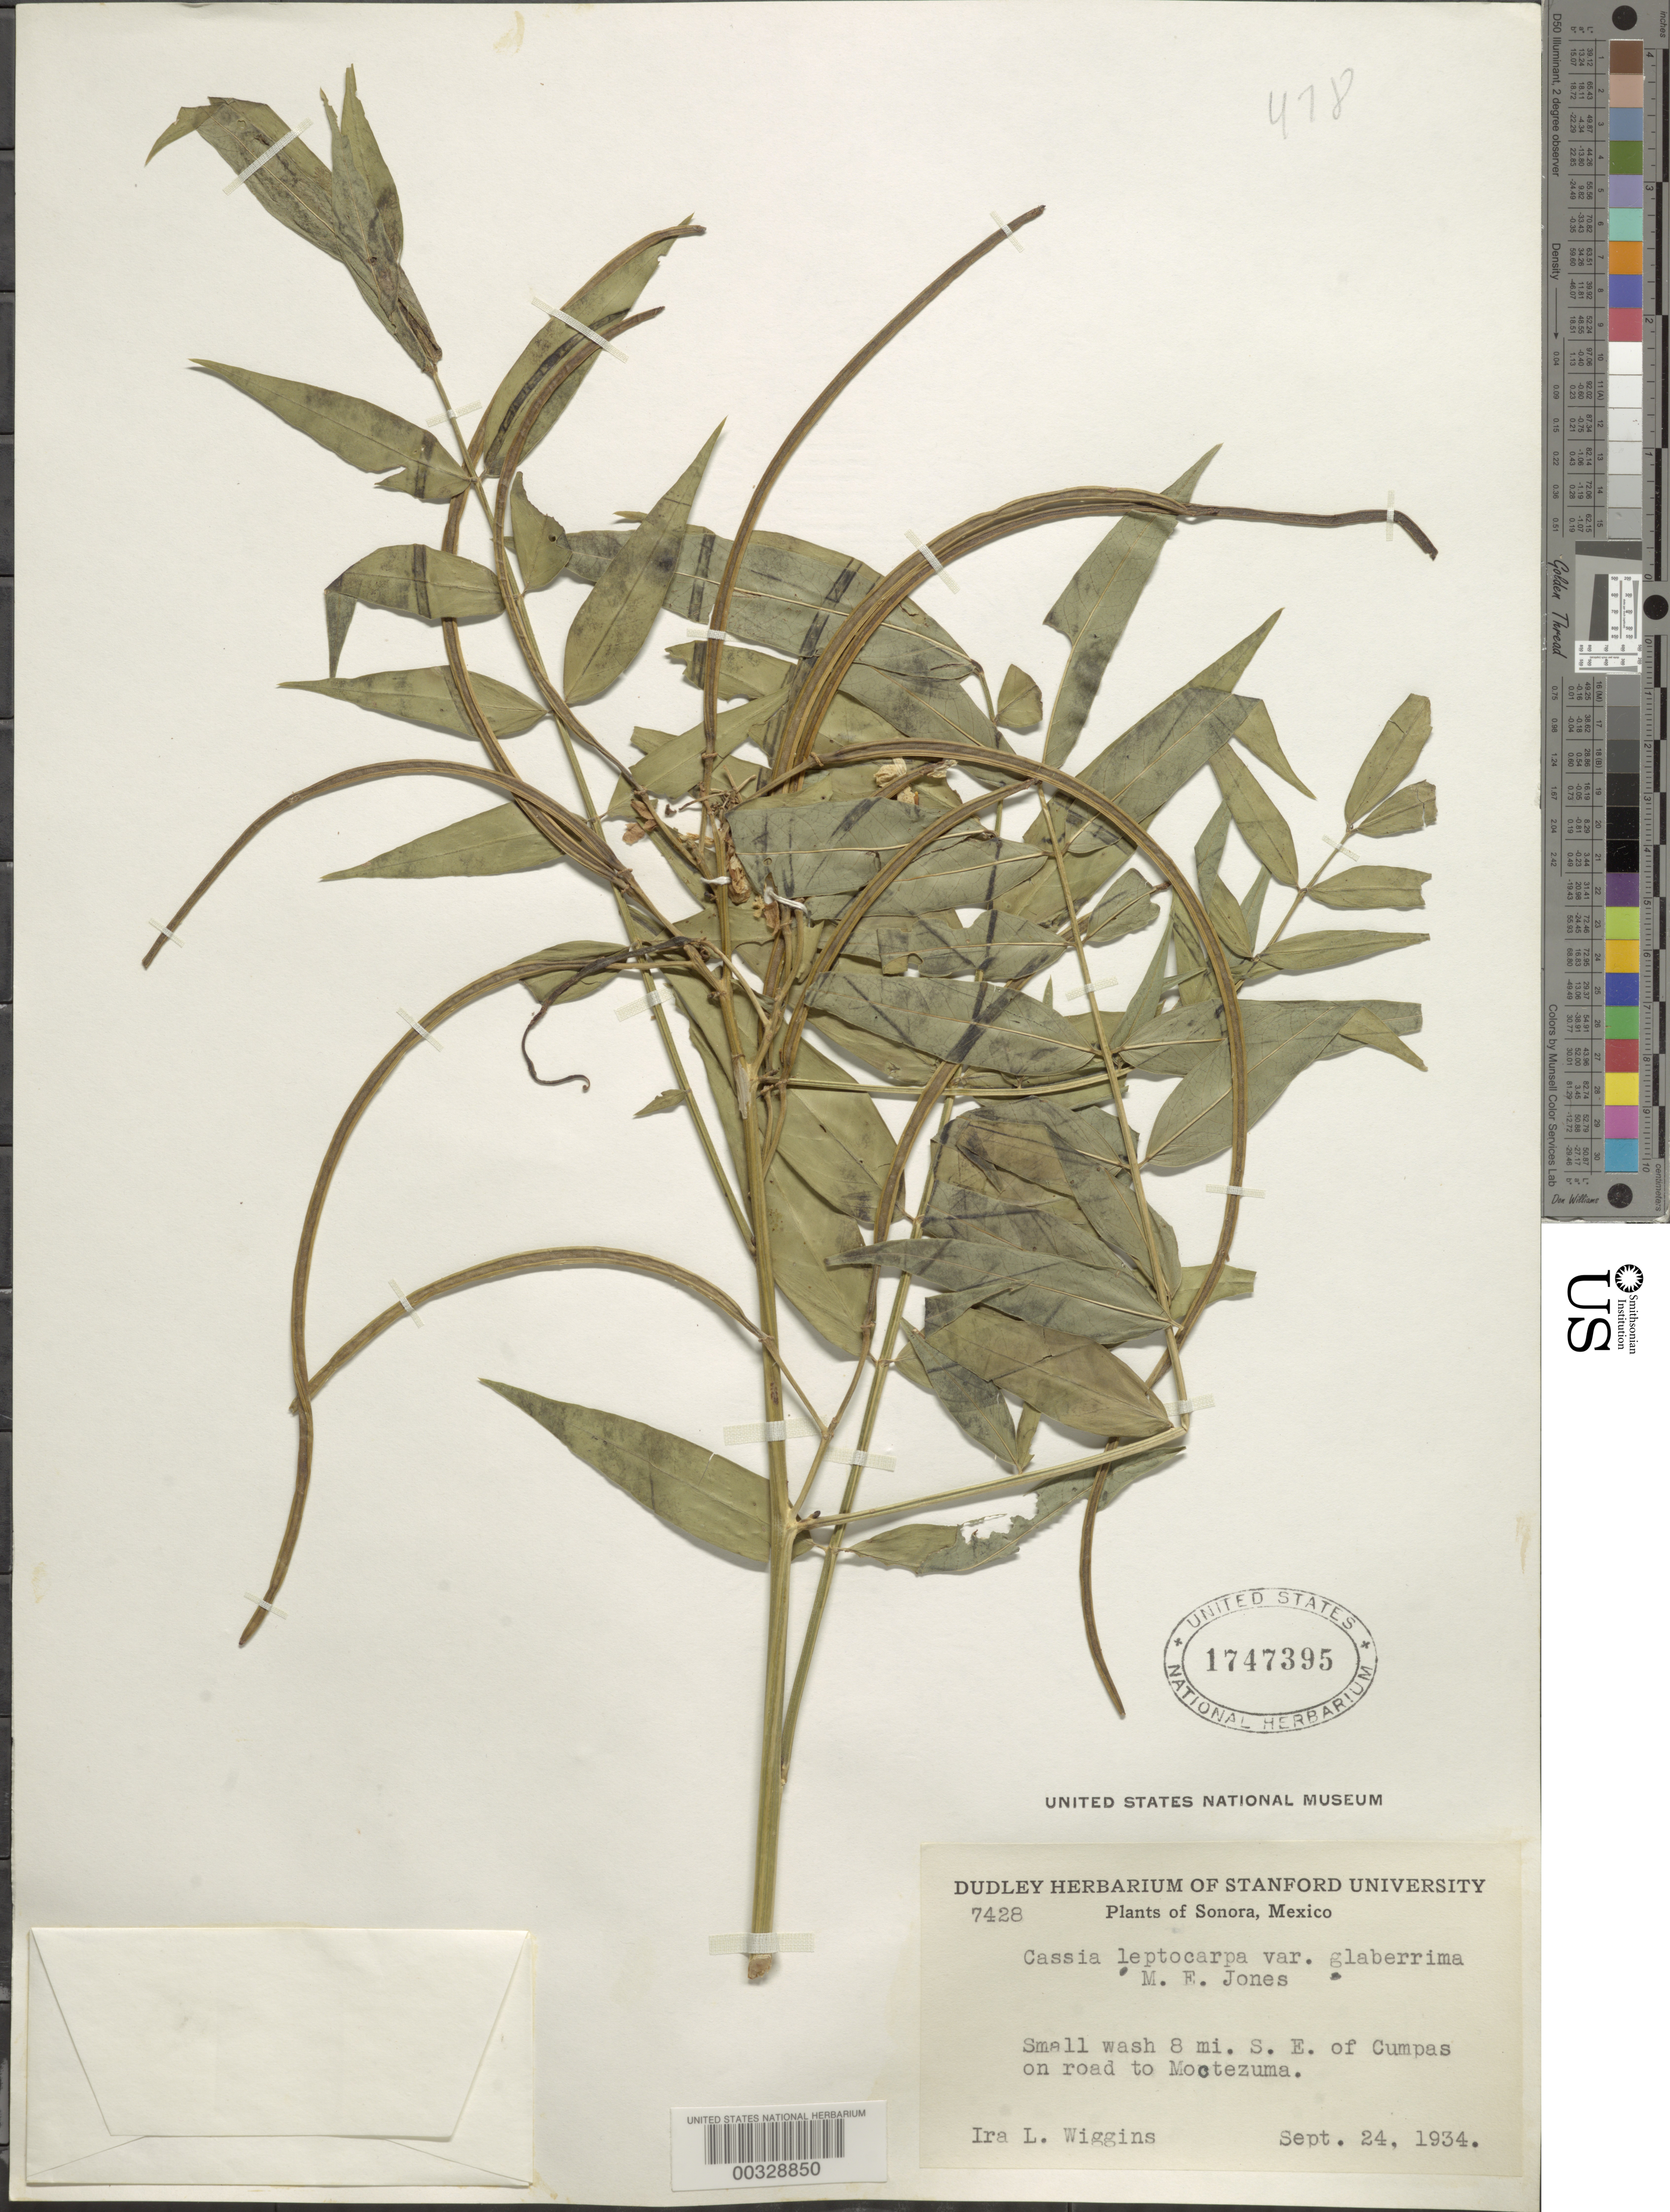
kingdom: Plantae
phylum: Tracheophyta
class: Magnoliopsida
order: Fabales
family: Fabaceae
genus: Senna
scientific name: Senna hirsuta var. leptocarpa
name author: (Benth.) H.S. Irwin & Barneby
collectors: I. L. Wiggins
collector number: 7428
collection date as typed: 24 Sep 1934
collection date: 1934-09-24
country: Mexico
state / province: Sonora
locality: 8 mi SE of Cumpas on road to Moctezuma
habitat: Small wash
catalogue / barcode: US 1747395